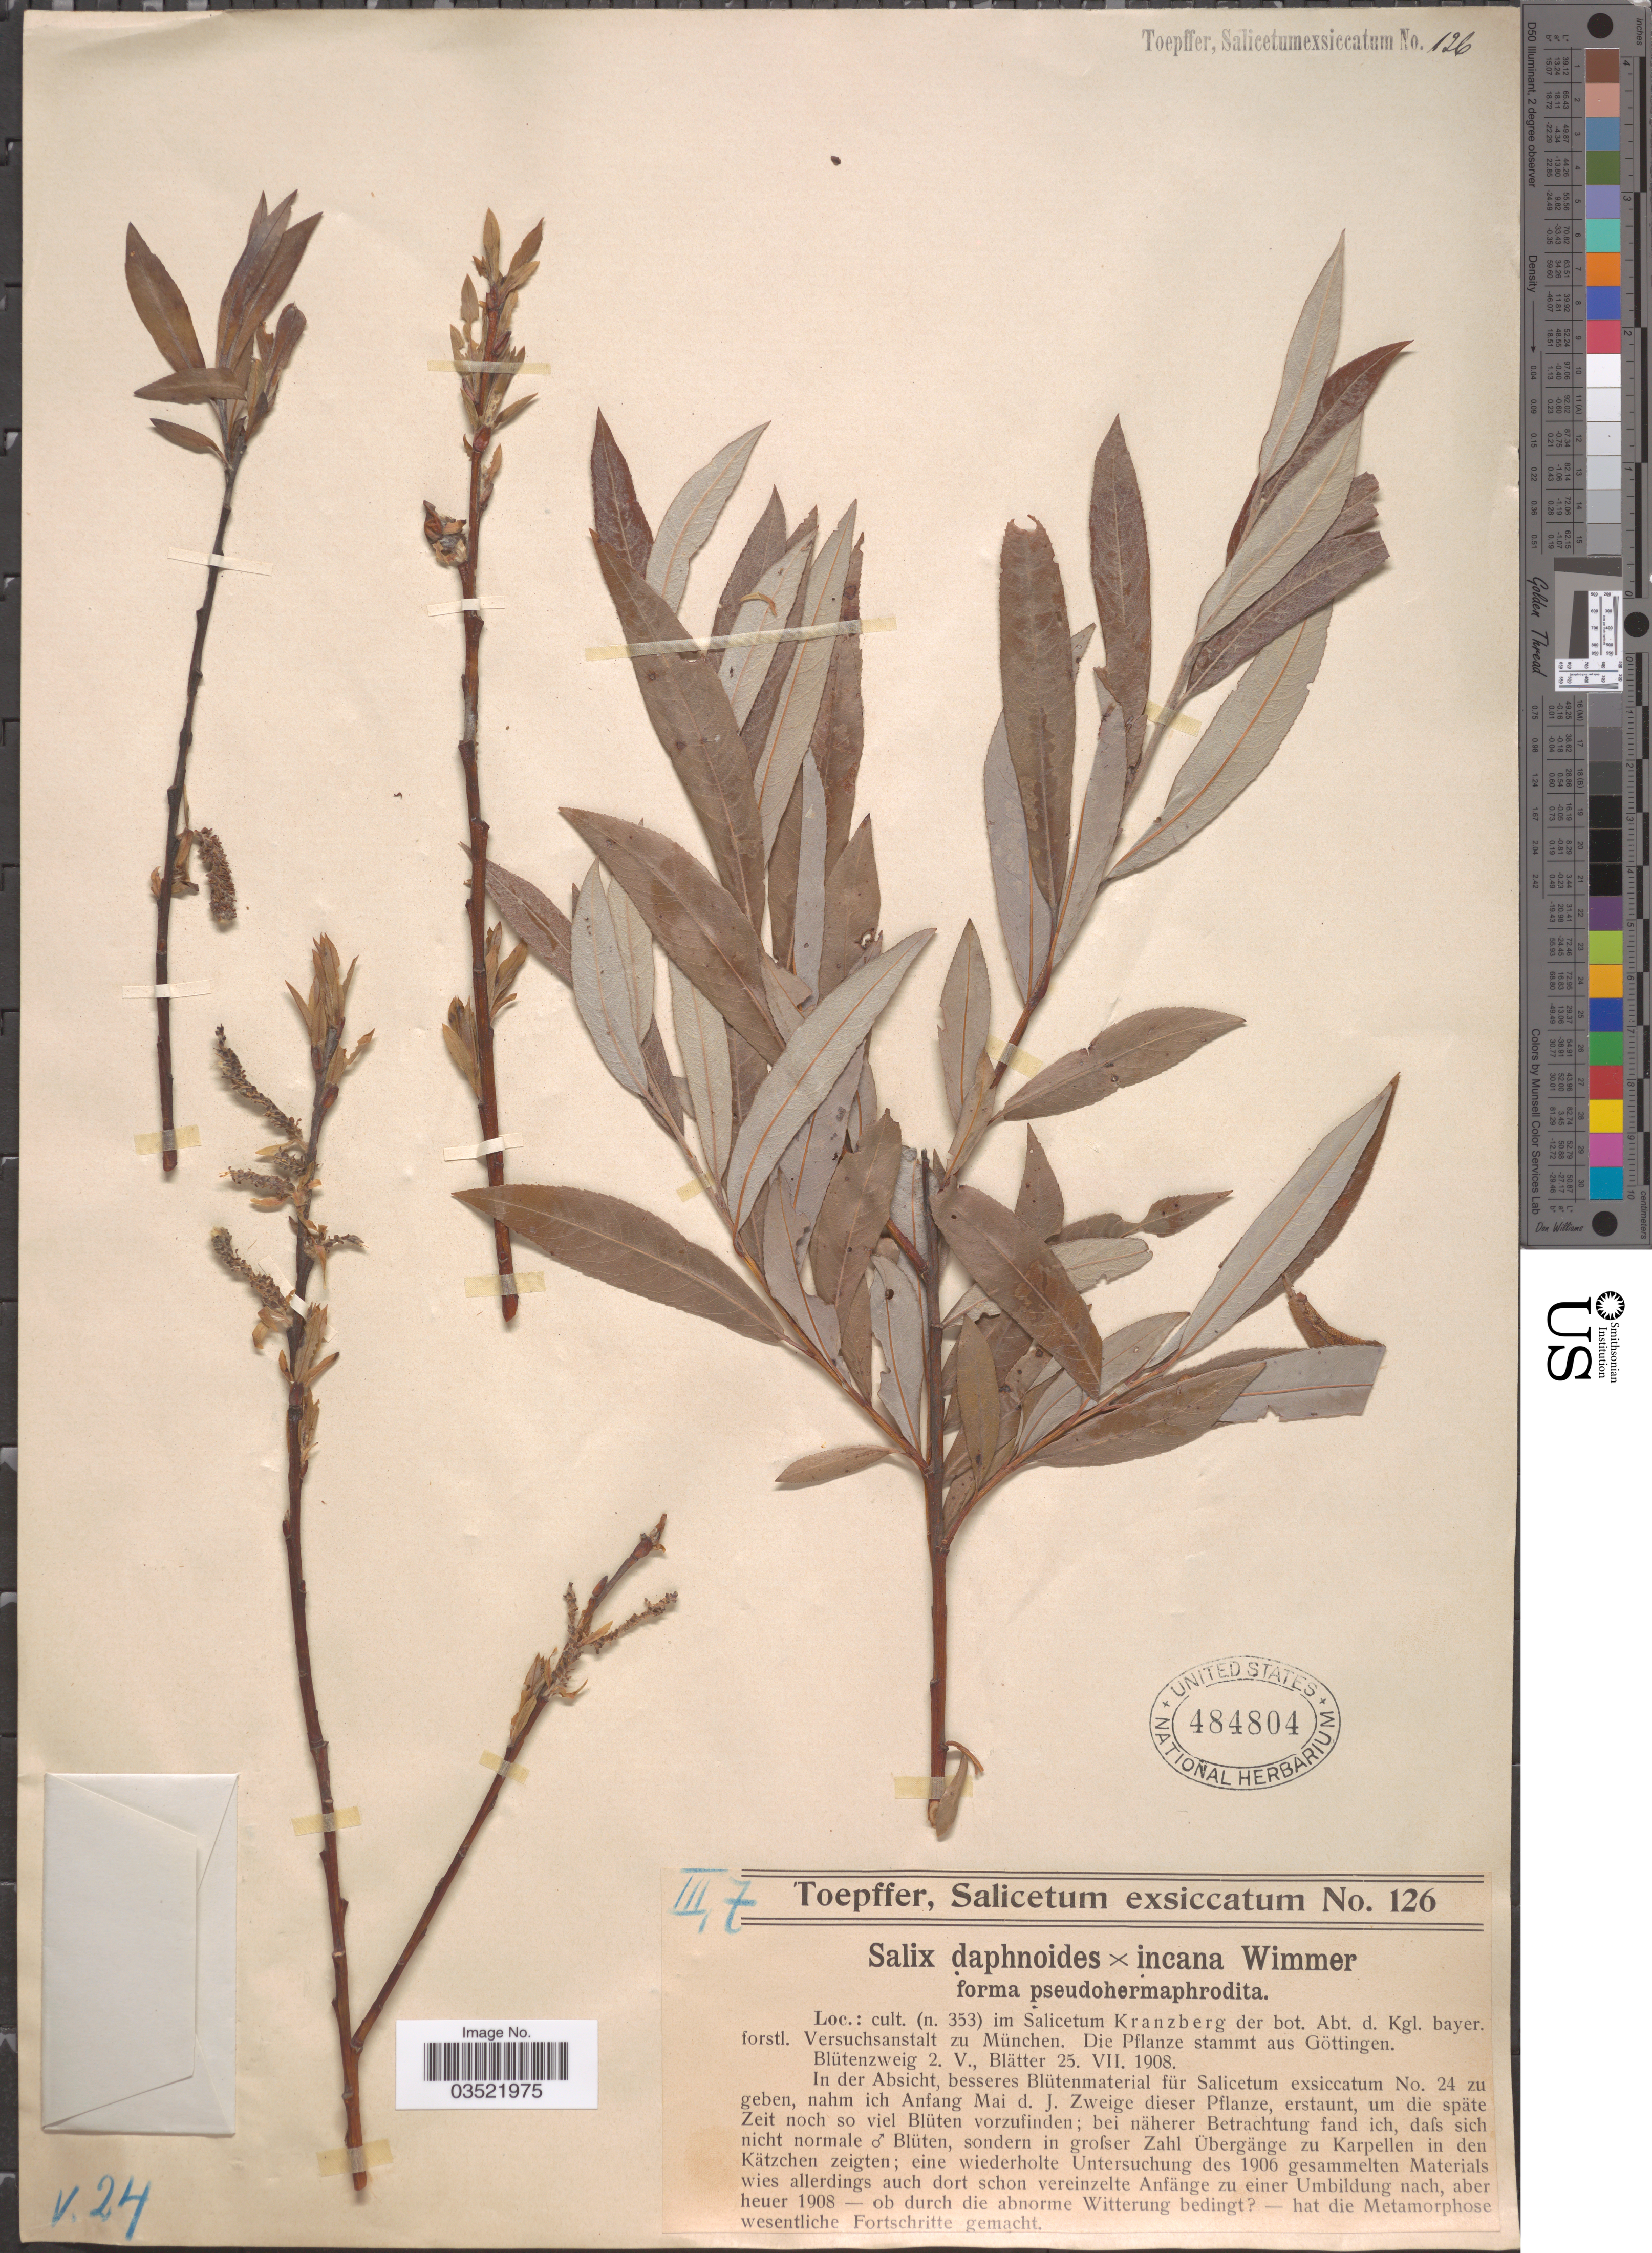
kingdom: Plantae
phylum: Tracheophyta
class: Magnoliopsida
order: Malpighiales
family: Salicaceae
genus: Salix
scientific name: Salix daphnoides x S. incana f. pseudohermaphrodita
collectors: A. Toepffer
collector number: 126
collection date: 1908-05-02/1908-07-25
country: Germany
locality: Im Salicetum Kranzberg der bot. Abt. d. Kgl. bayer forstl. Versuchsanstalt zu München.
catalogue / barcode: US 484804